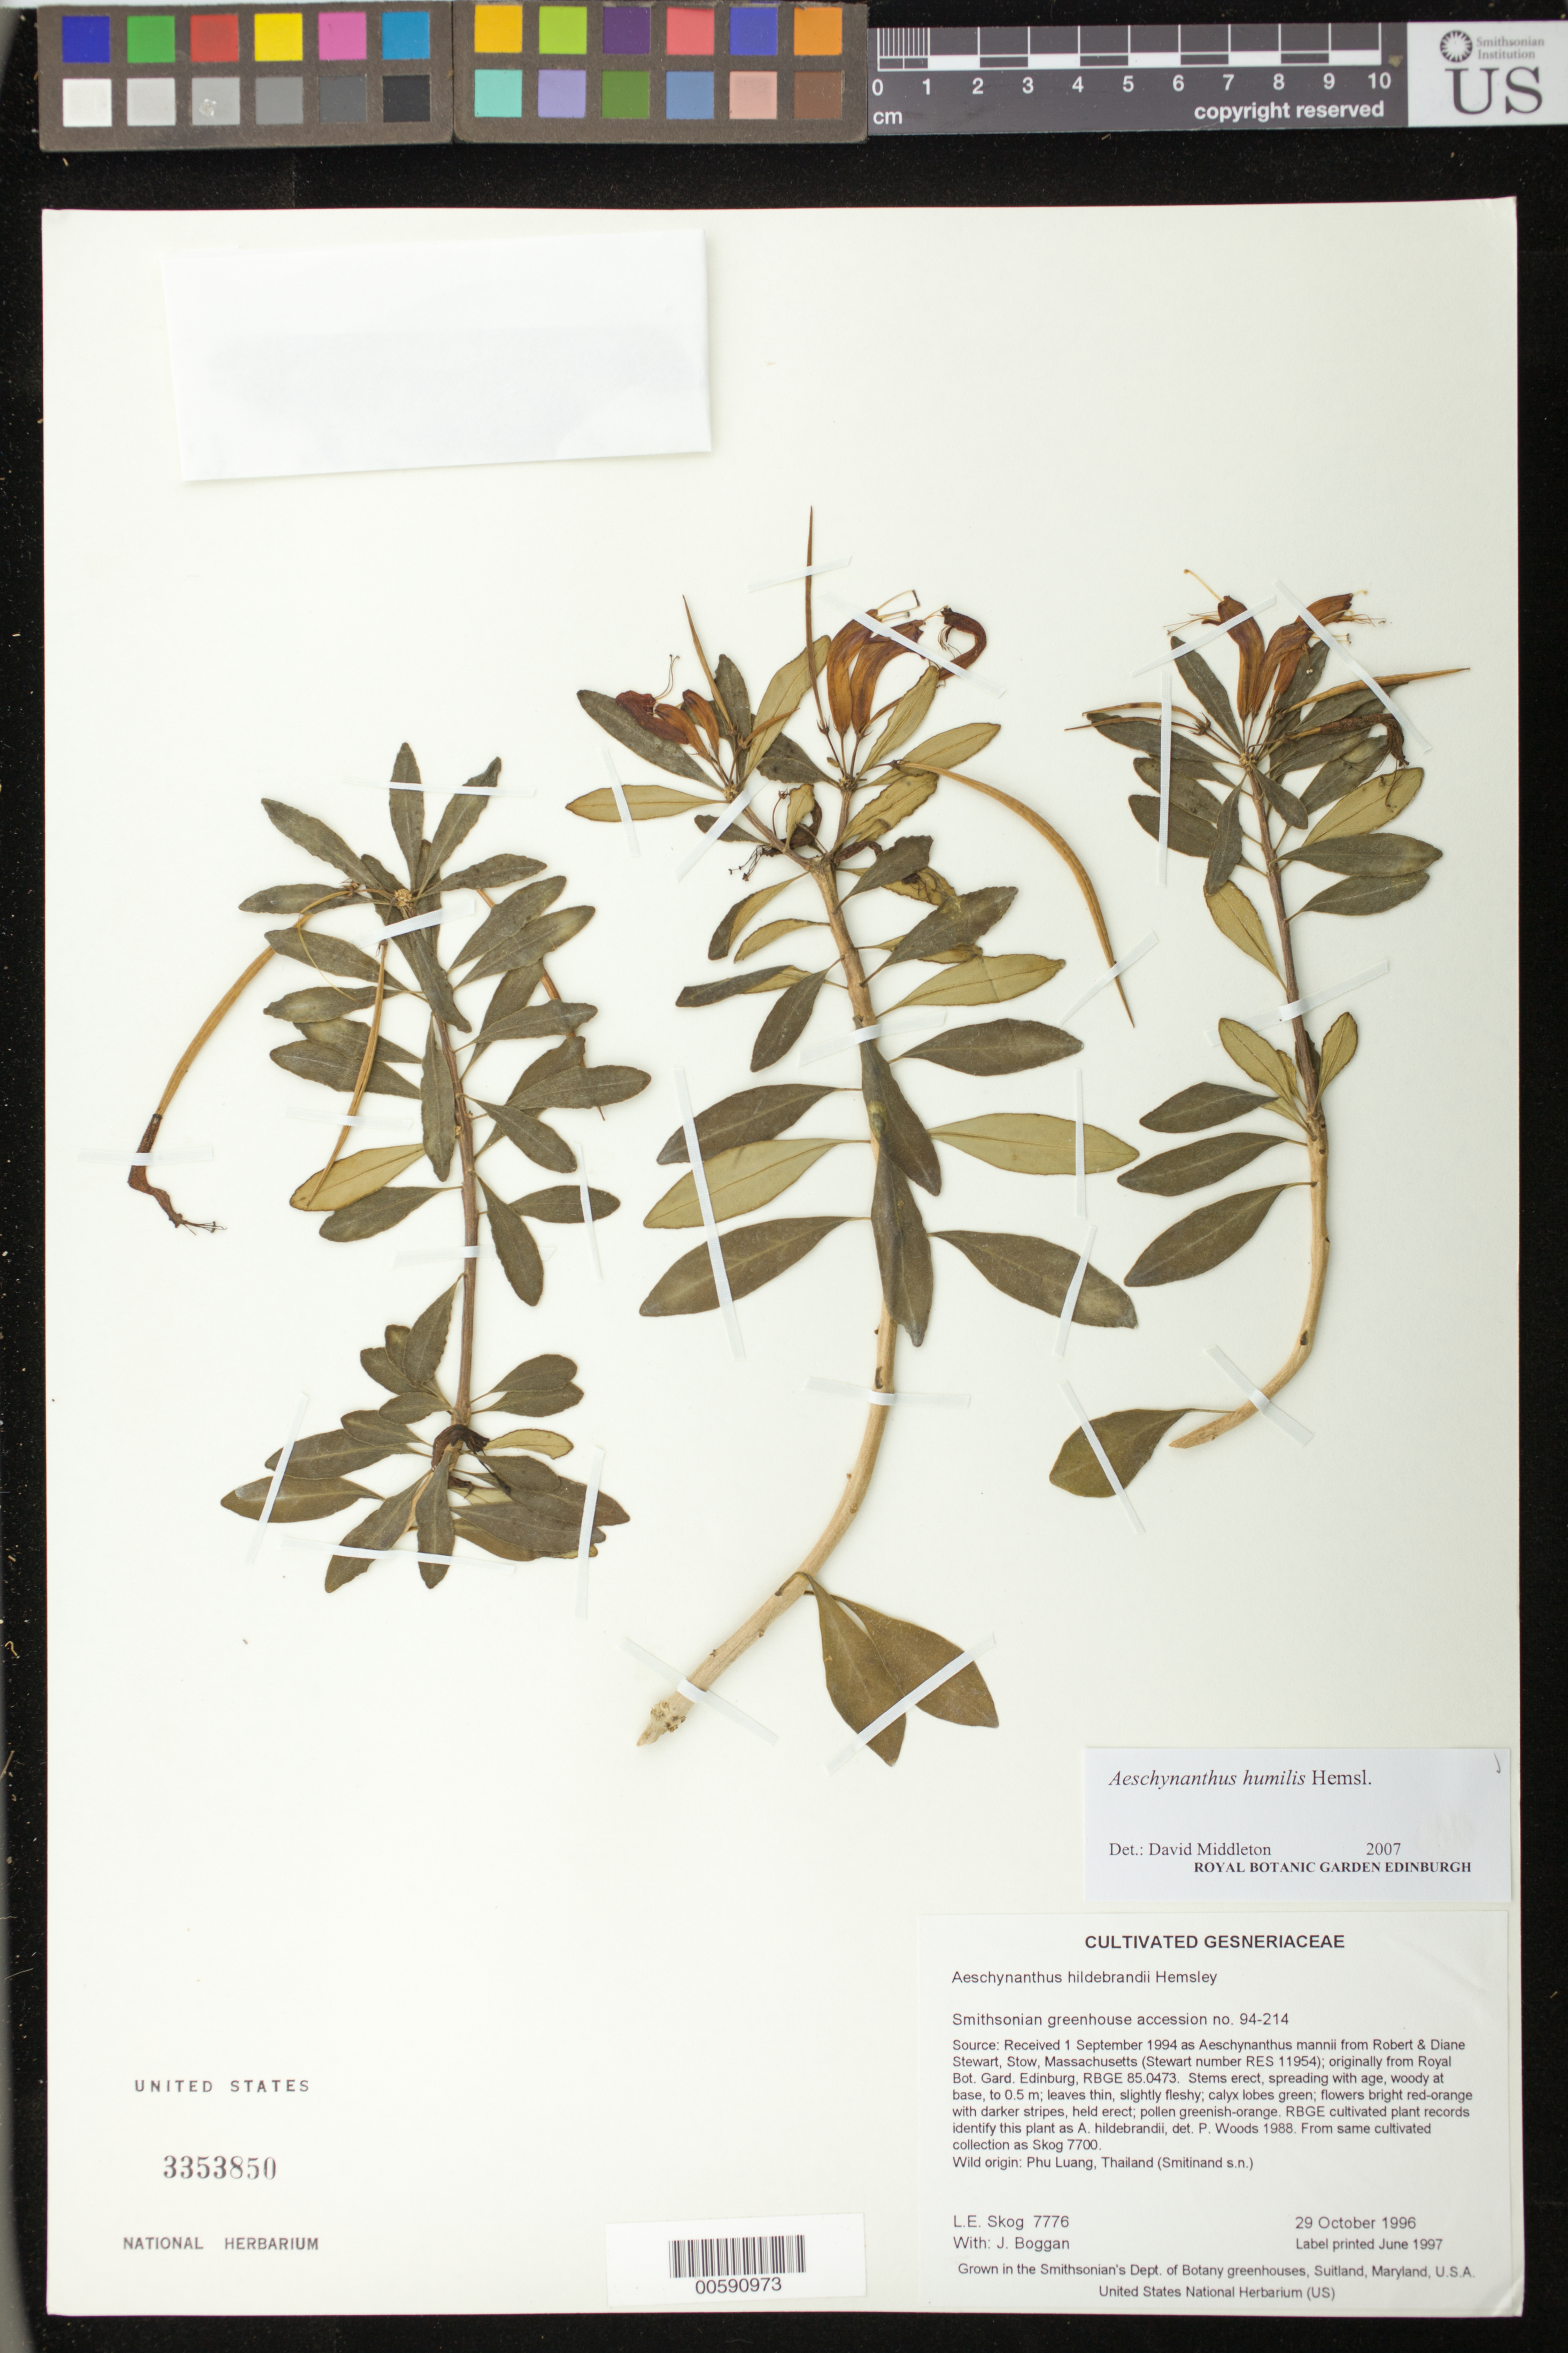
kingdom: Plantae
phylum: Tracheophyta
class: Magnoliopsida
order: Lamiales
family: Gesneriaceae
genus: Aeschynanthus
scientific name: Aeschynanthus humilis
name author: Hemsl.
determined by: Middleton, D. J.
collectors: L. E. Skog & J. K. Boggan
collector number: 7776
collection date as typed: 29 Oct 1996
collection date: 1996-10-29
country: Thailand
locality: Grown in the Smithsonian's Dept. of Botany greenhouses, Suitland, Maryland, U.S.A.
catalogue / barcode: US 3353850